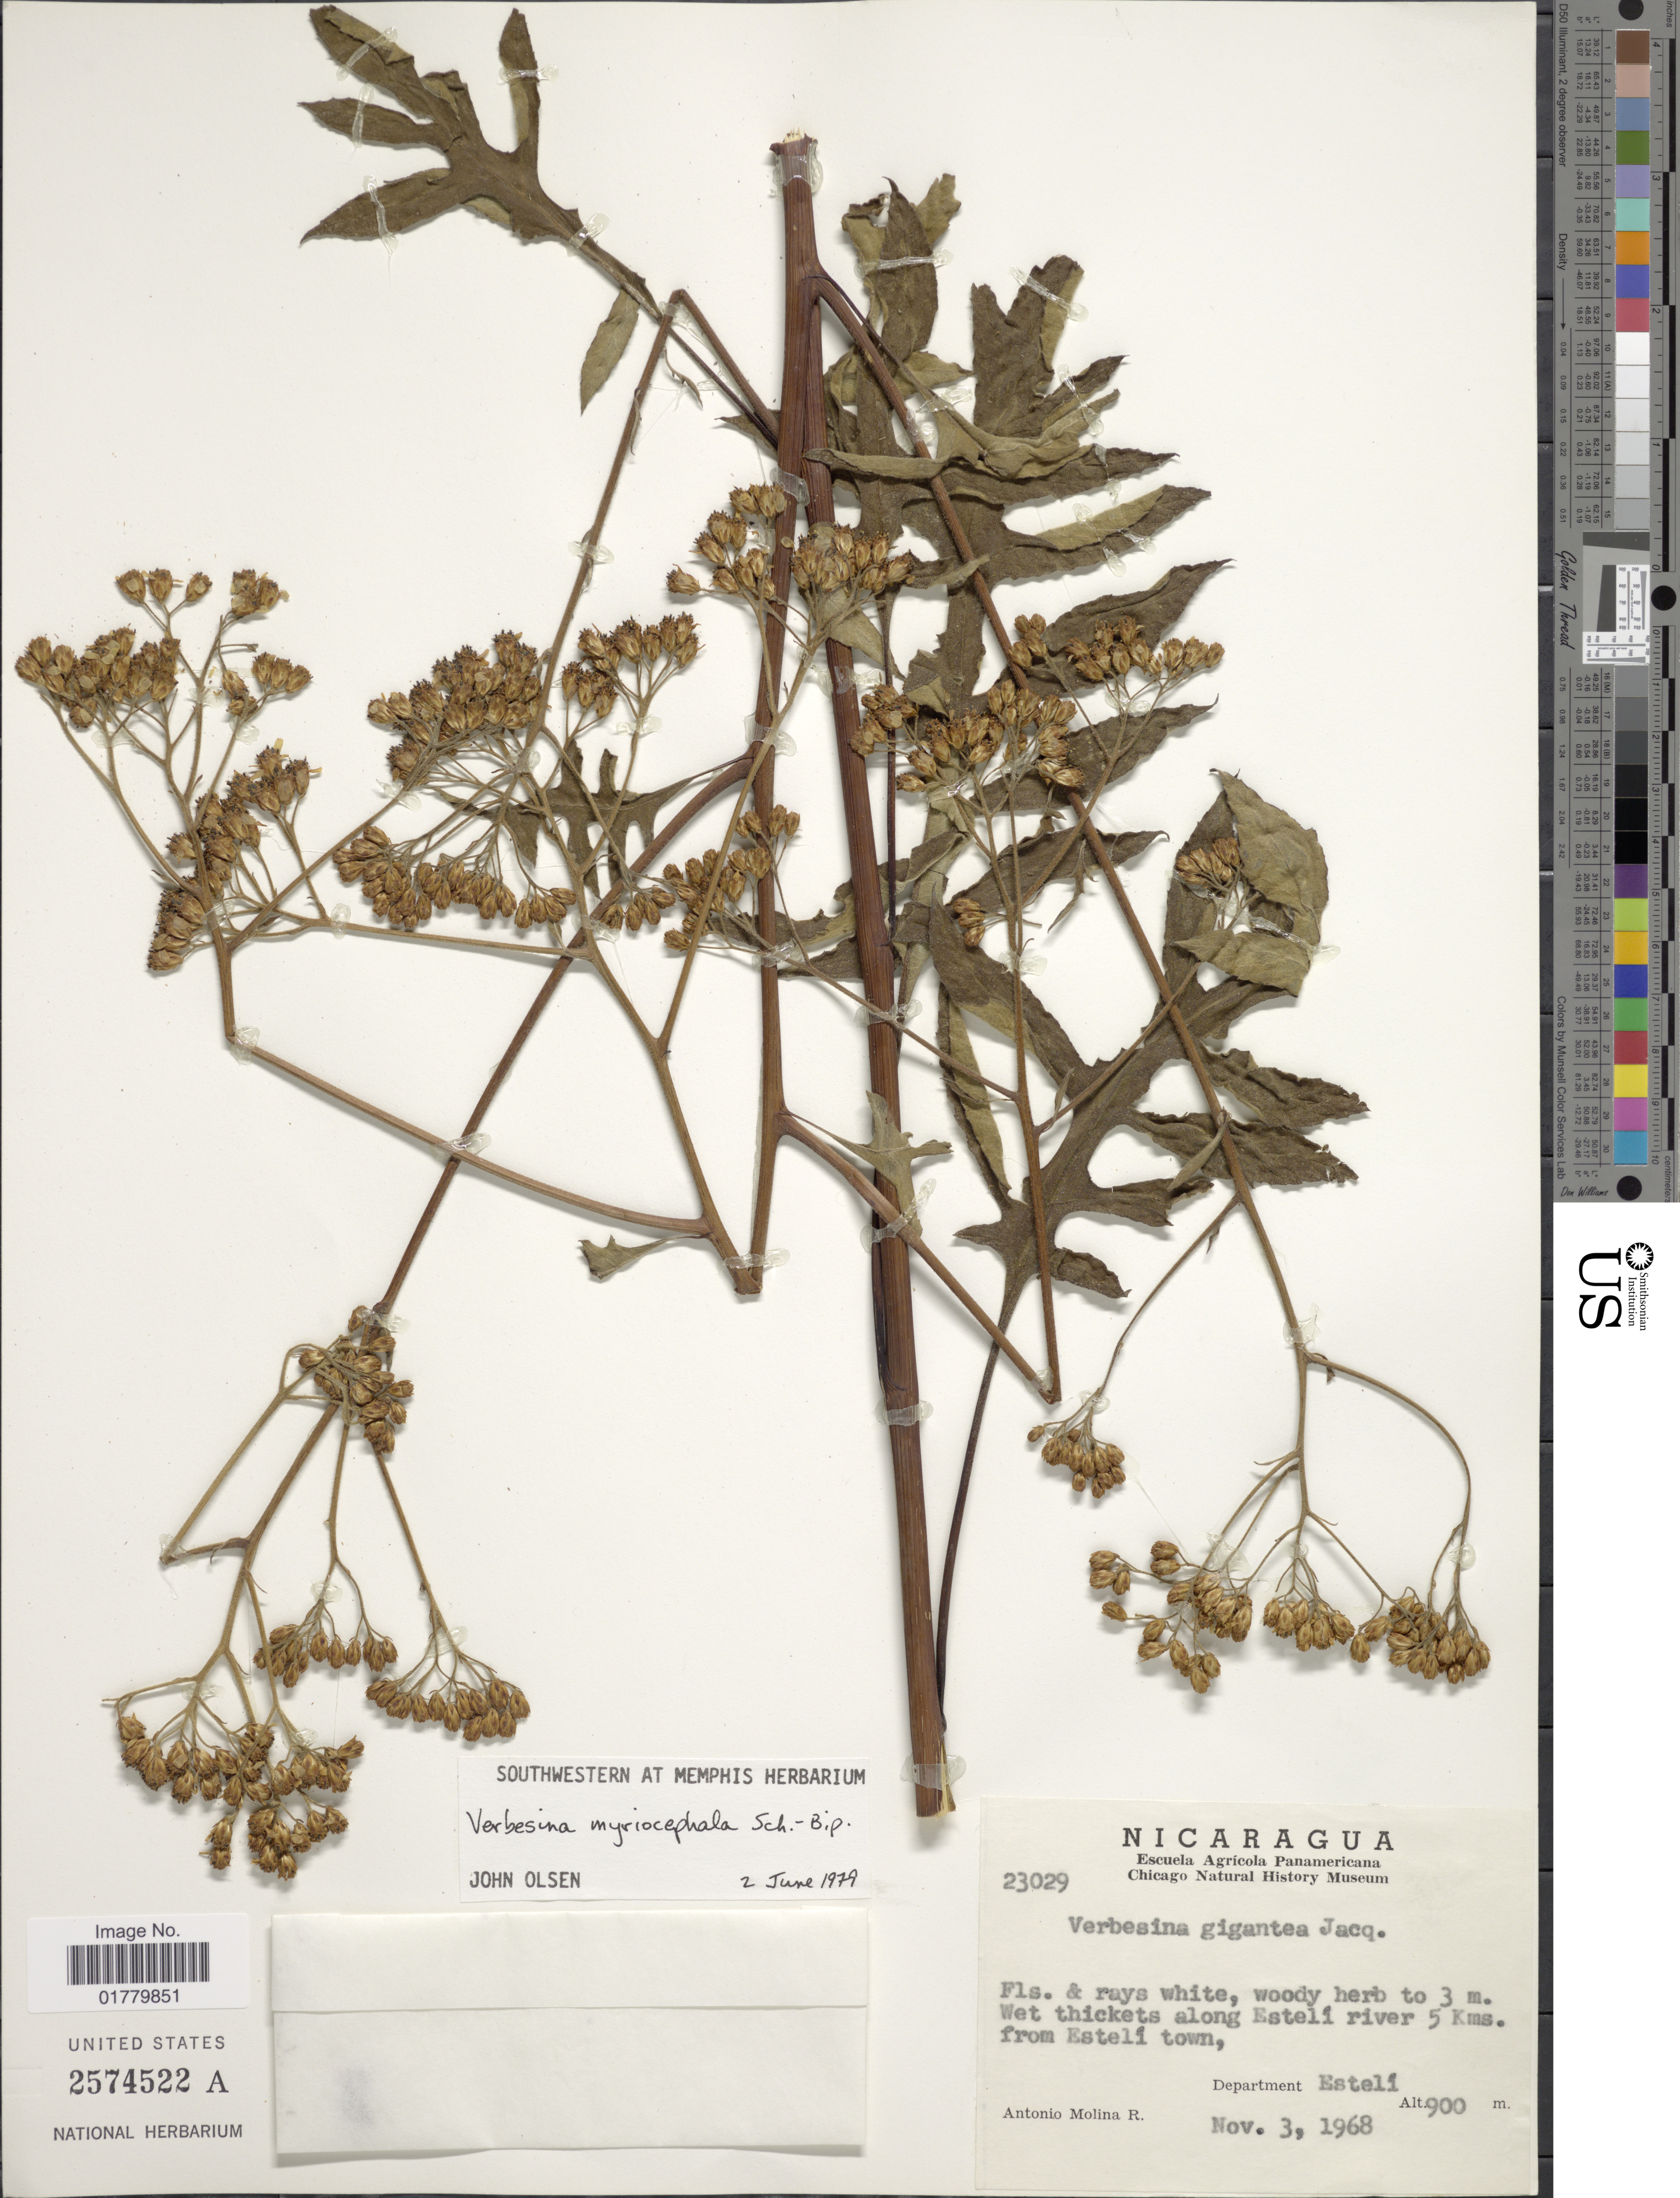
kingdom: Plantae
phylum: Tracheophyta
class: Magnoliopsida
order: Asterales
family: Asteraceae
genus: Verbesina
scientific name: Verbesina myriocephala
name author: Sch. Bip. ex Klatt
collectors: A. Molina R.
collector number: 23029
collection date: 1968-11-03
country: Nicaragua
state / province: Esteli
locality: Wet thickets along Estelí river 5 Kms. from Estelí town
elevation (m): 900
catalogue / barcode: US 2574522A